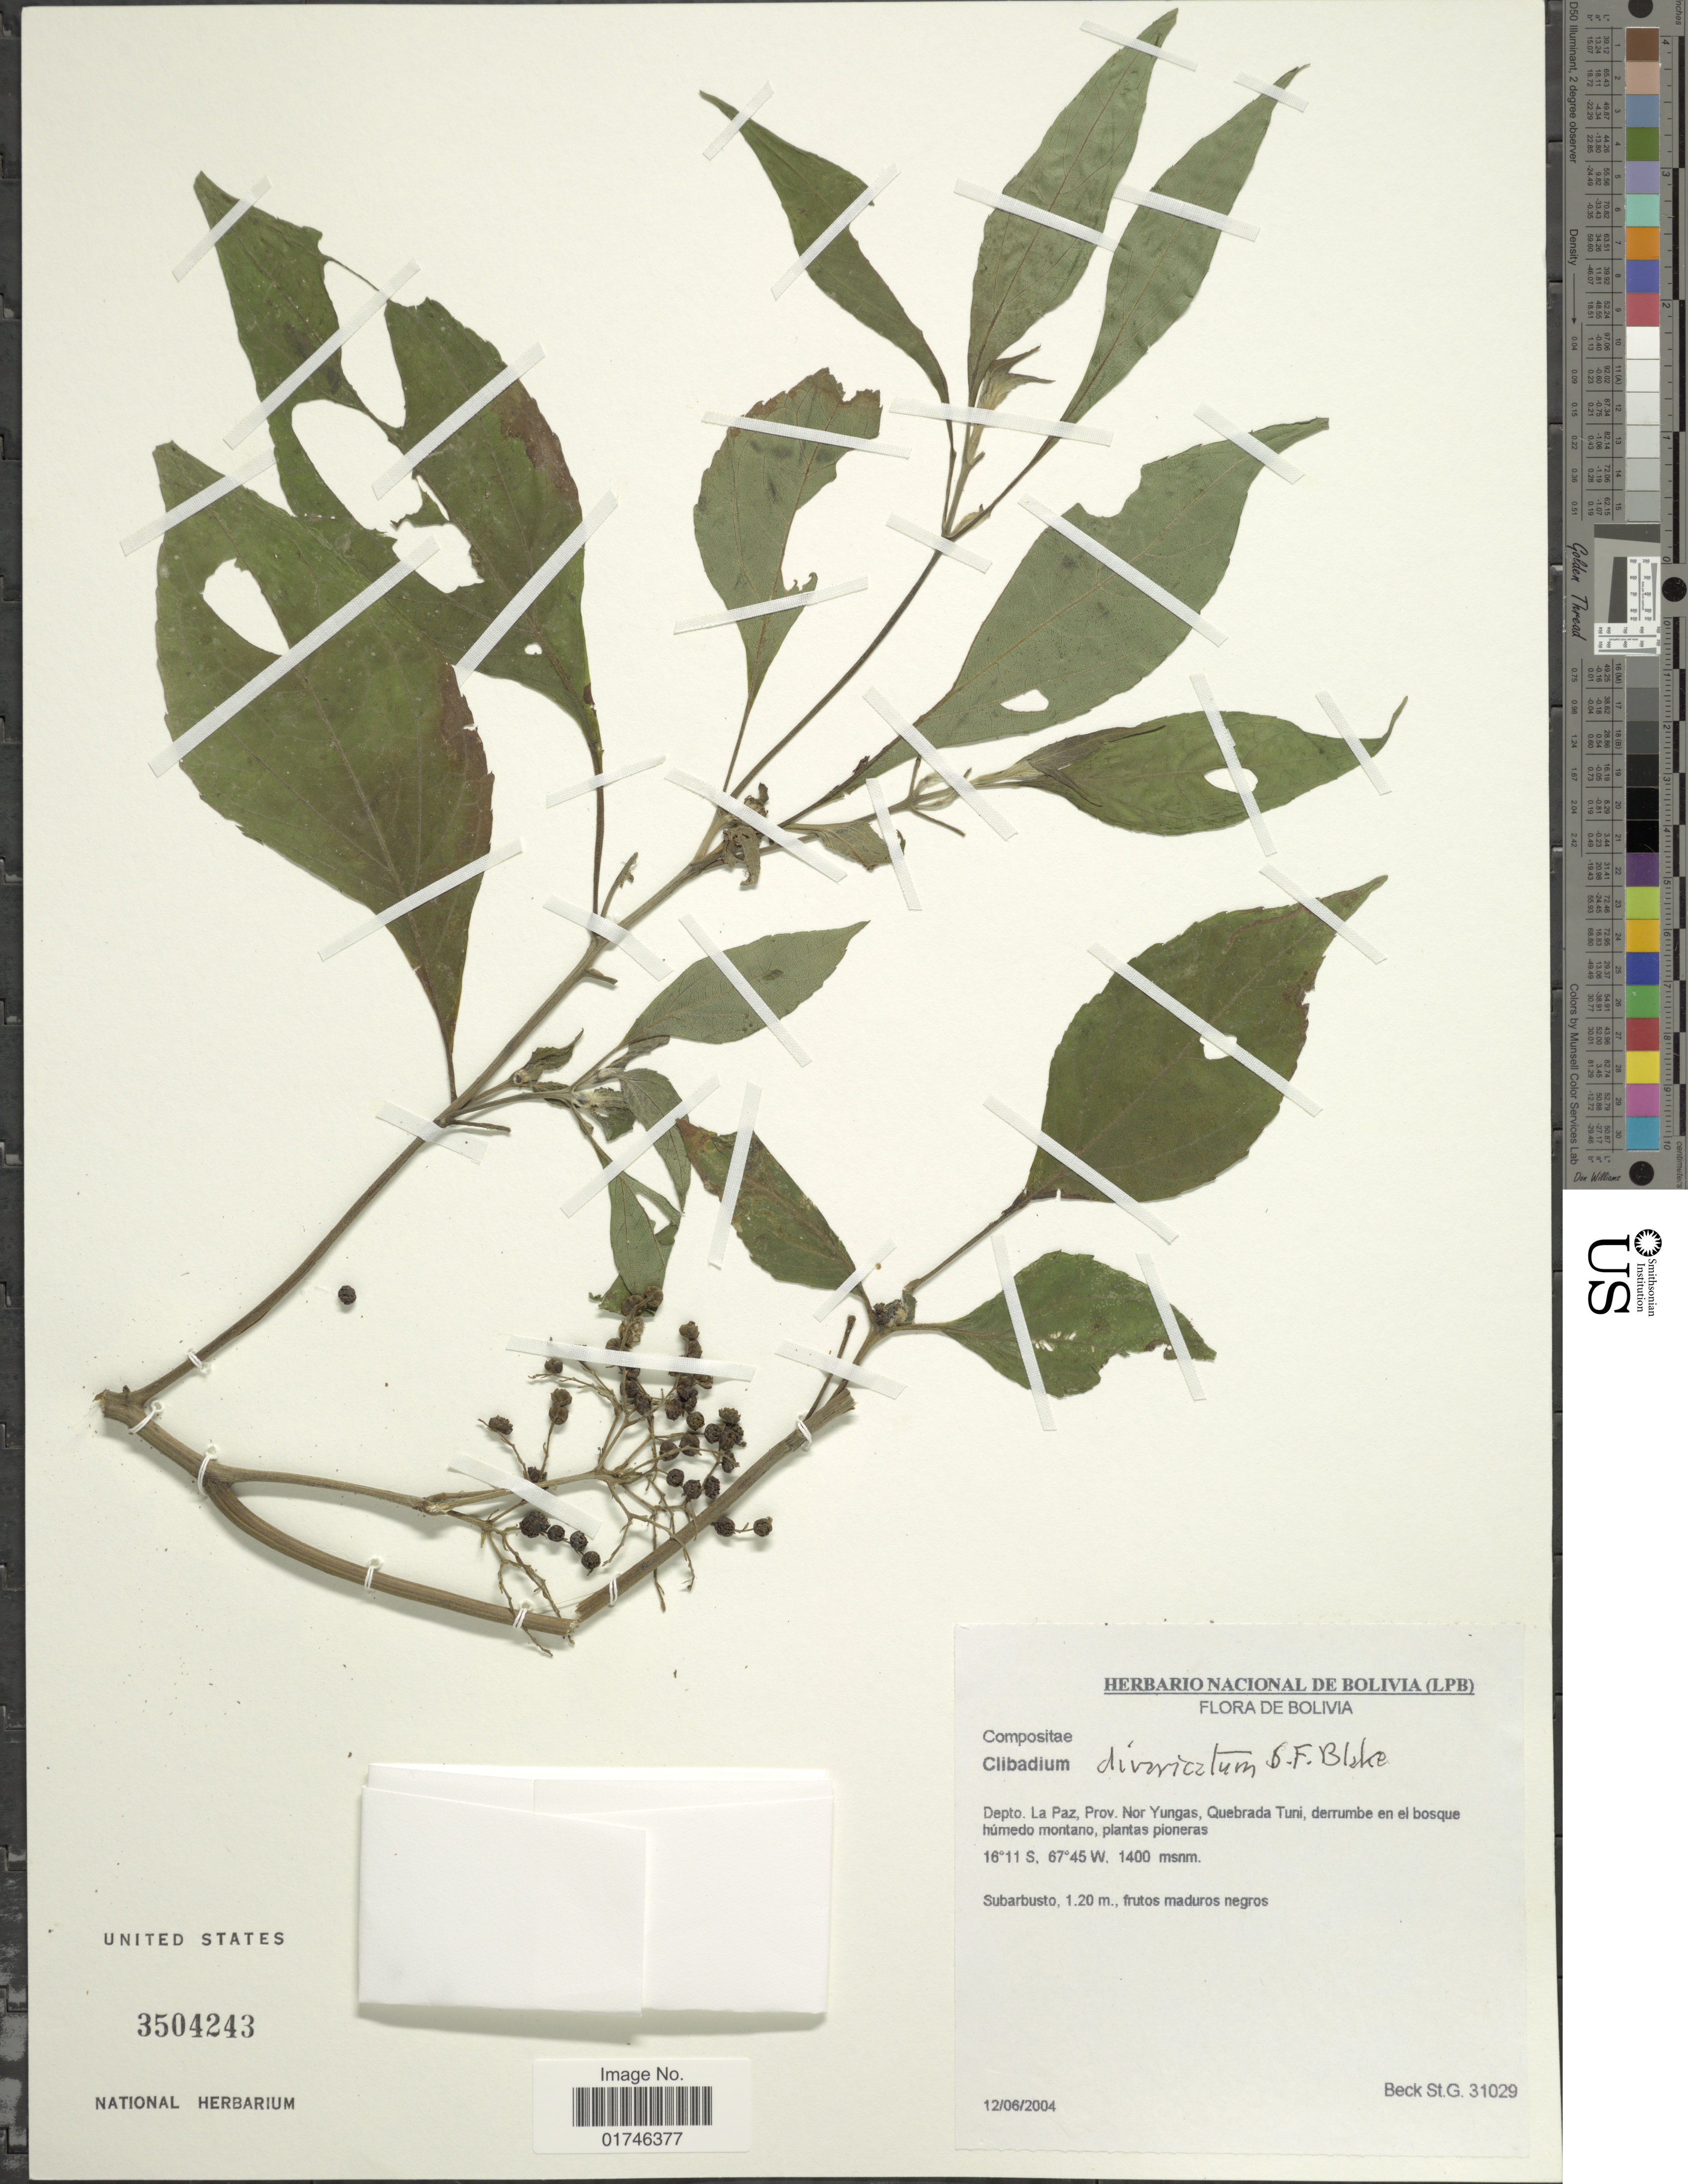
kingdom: Plantae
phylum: Tracheophyta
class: Magnoliopsida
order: Asterales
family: Asteraceae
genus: Clibadium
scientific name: Clibadium divarticatum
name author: S.F. Blake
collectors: S. G. Beck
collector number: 31029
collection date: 2004-06-12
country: Bolivia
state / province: La Paz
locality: Depto. La Paz. Prov. Yungas, Quebrada Tuni, derrumbe en el bosque humedo montano.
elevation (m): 1400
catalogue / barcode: US 3504243